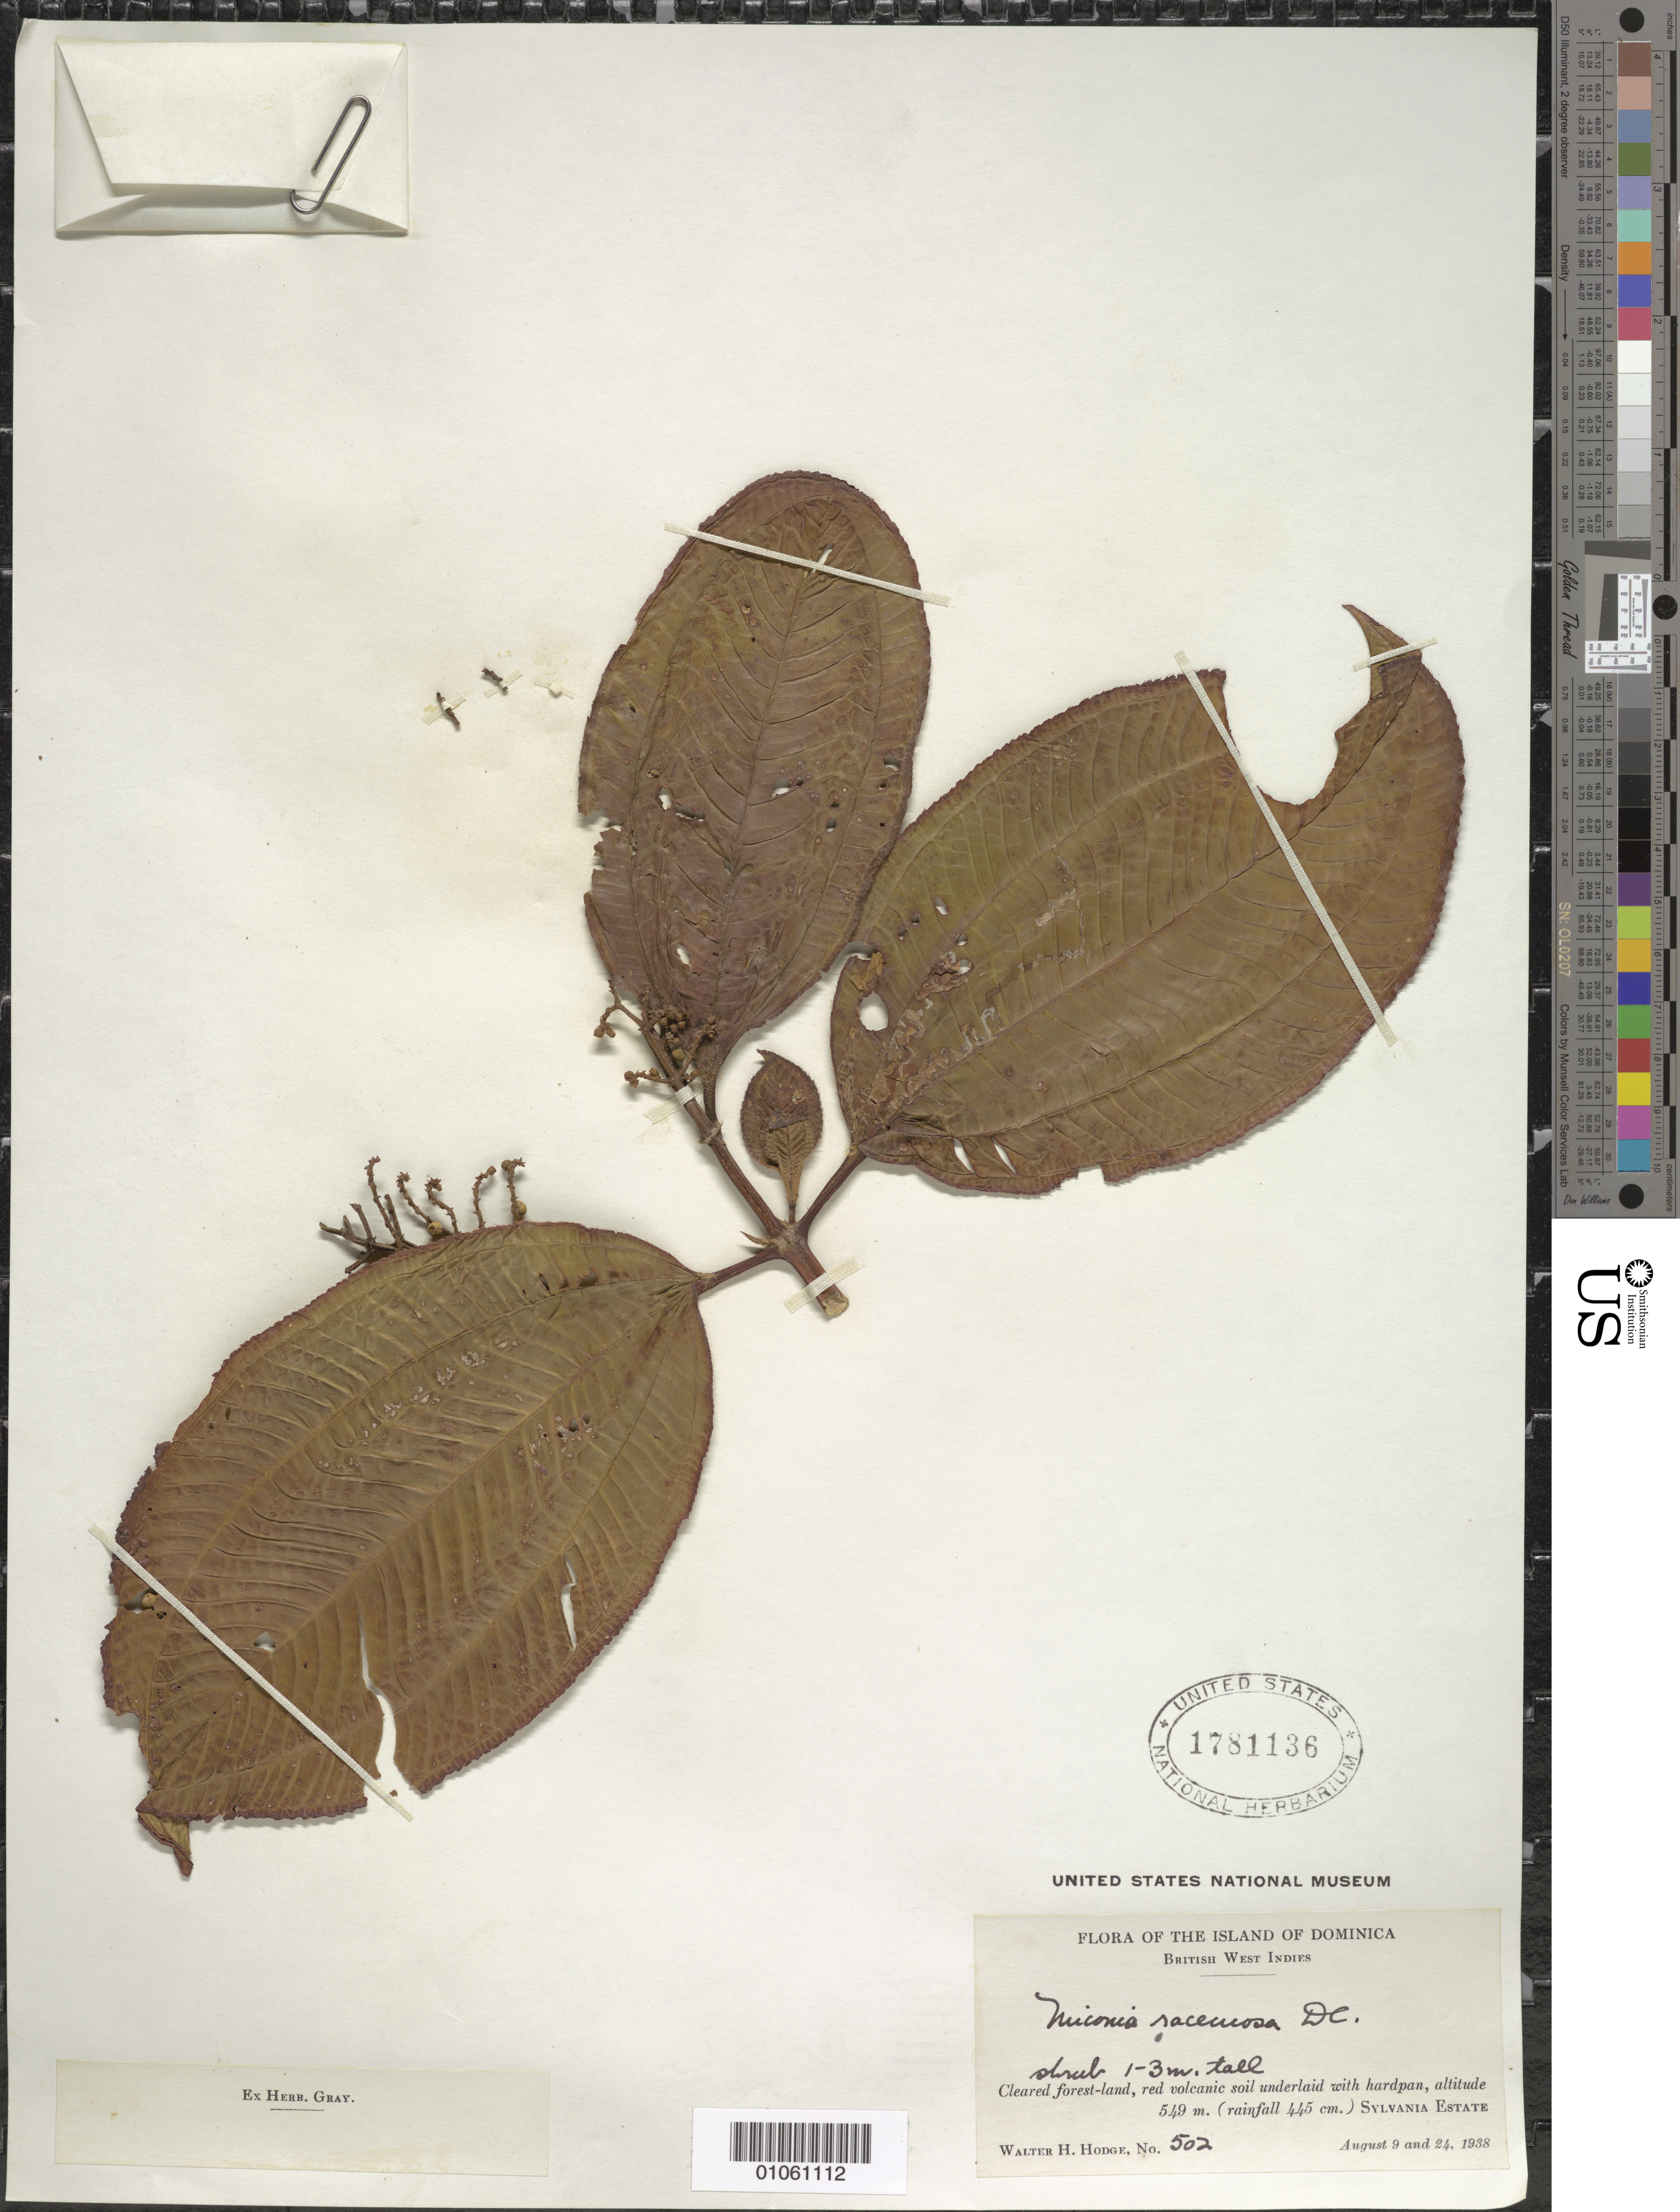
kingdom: Plantae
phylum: Tracheophyta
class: Magnoliopsida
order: Myrtales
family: Melastomataceae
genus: Miconia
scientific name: Miconia racemosa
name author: (Aubl.) DC.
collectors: W. Hodge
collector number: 502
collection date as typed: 09 Aug 1938 and 24 Aug 1938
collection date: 1938-08-09,1938-08-24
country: Dominica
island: Dominica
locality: Sylvania Estate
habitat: Cleared forest land, red volcanic soil underlaid with hardpan. Rainfall 445 cm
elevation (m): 549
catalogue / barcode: US 1781136